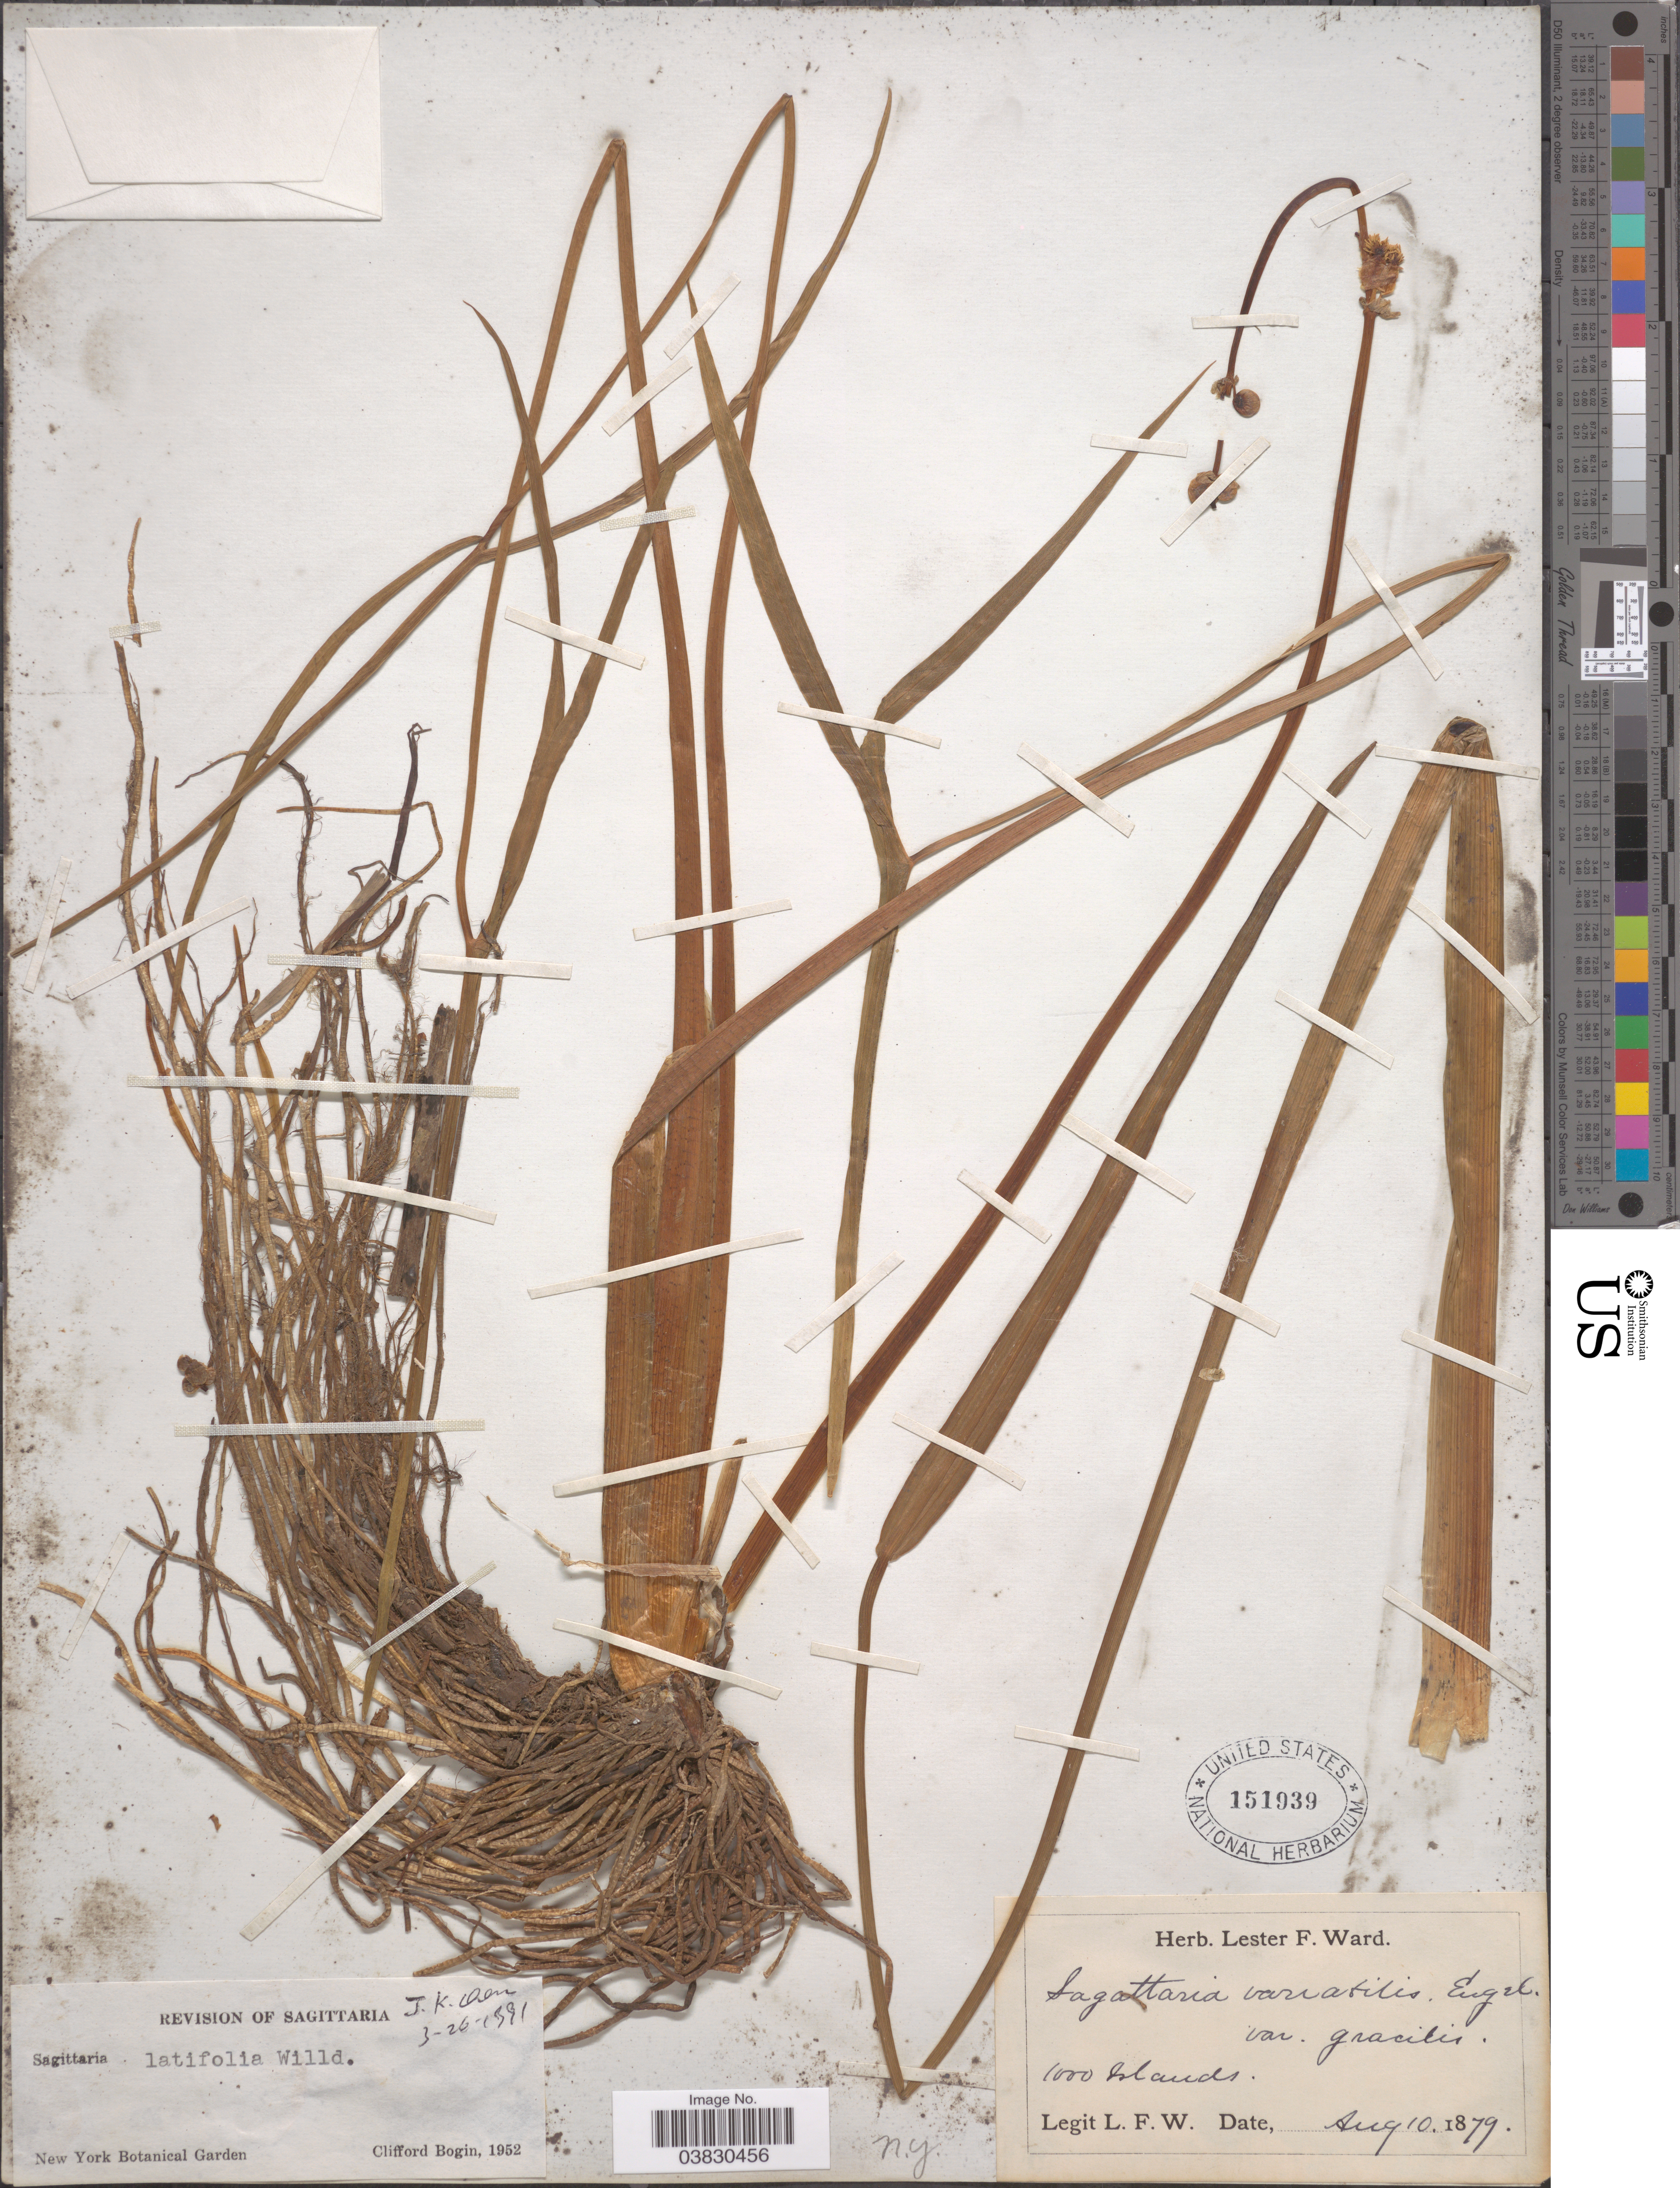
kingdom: Plantae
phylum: Tracheophyta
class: Liliopsida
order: Alismatales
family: Alismataceae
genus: Sagittaria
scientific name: Sagittaria latifolia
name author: Willd.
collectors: L. F. Ward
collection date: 1879-08-10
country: United States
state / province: New York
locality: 1000 Islands.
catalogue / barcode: US 151939